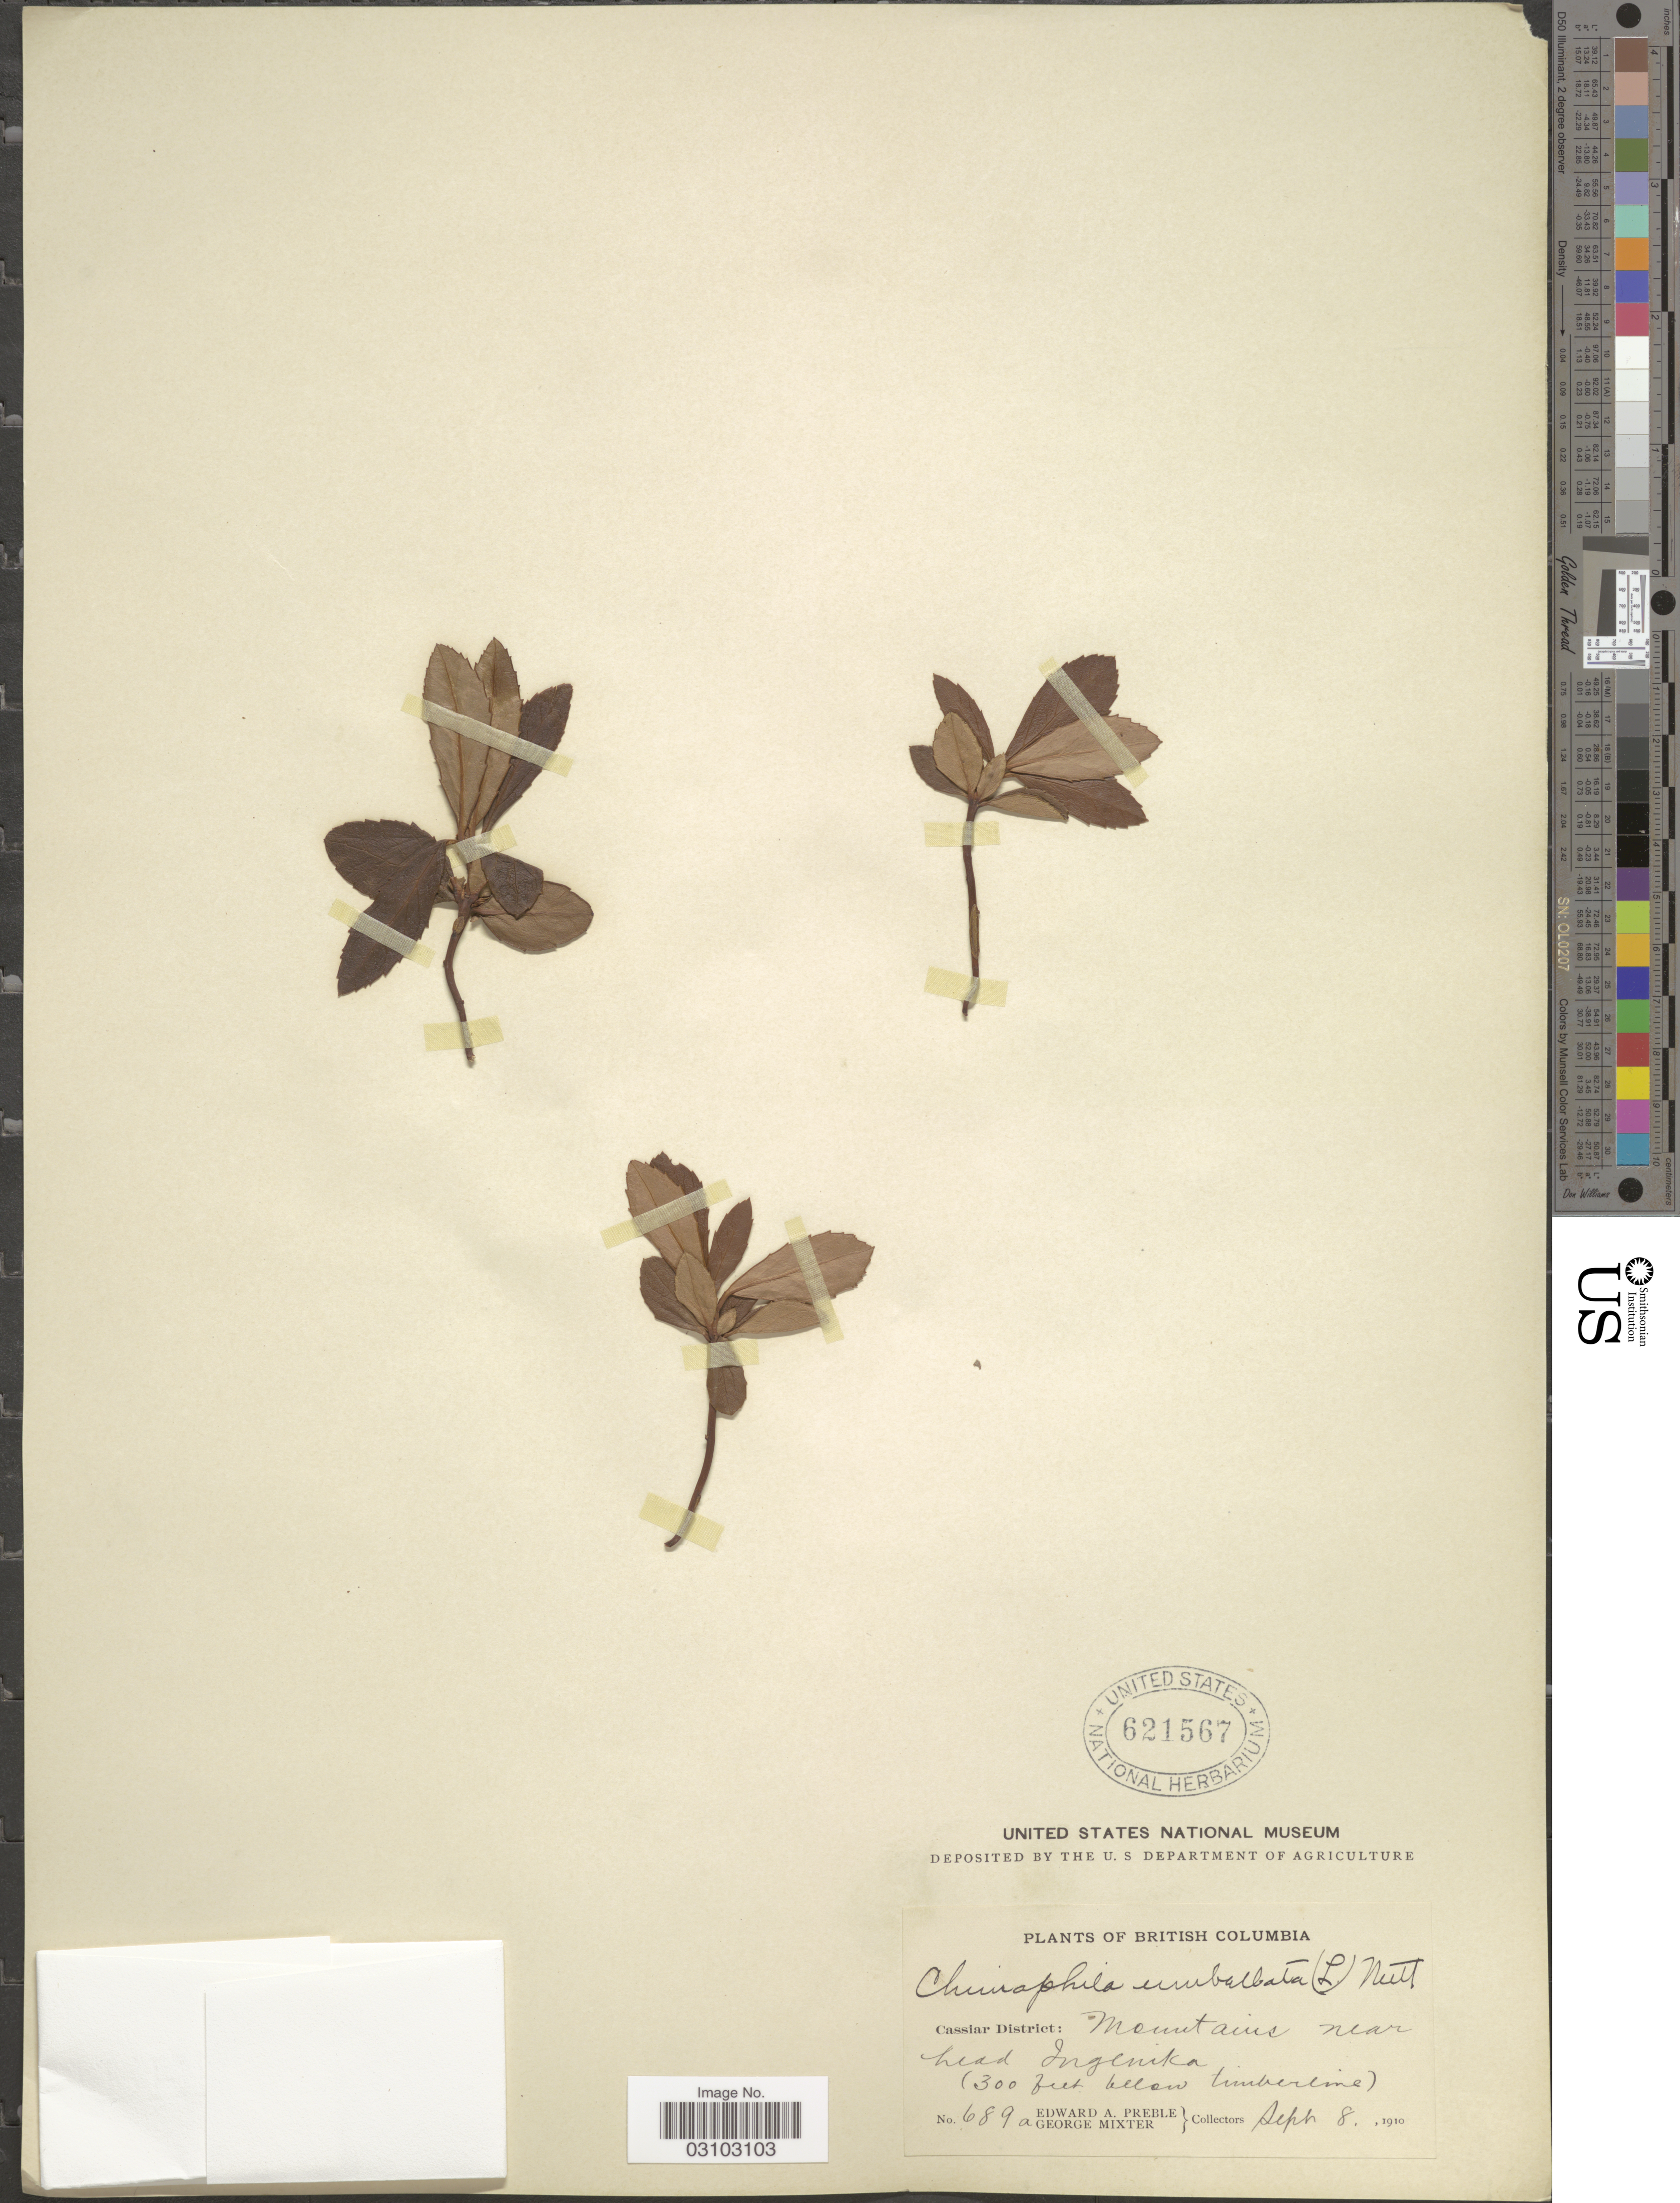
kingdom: Plantae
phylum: Tracheophyta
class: Magnoliopsida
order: Ericales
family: Ericaceae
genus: Chimaphila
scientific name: Chimaphila umbellata var. occidentalis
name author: (Rydb.) S.F. Blake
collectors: E. Preble & G. Mixter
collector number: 689a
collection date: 1910-09-08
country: Canada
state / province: British Columbia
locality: Cassiar District: Mountains near head Ingenika.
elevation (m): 91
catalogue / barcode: US 521567